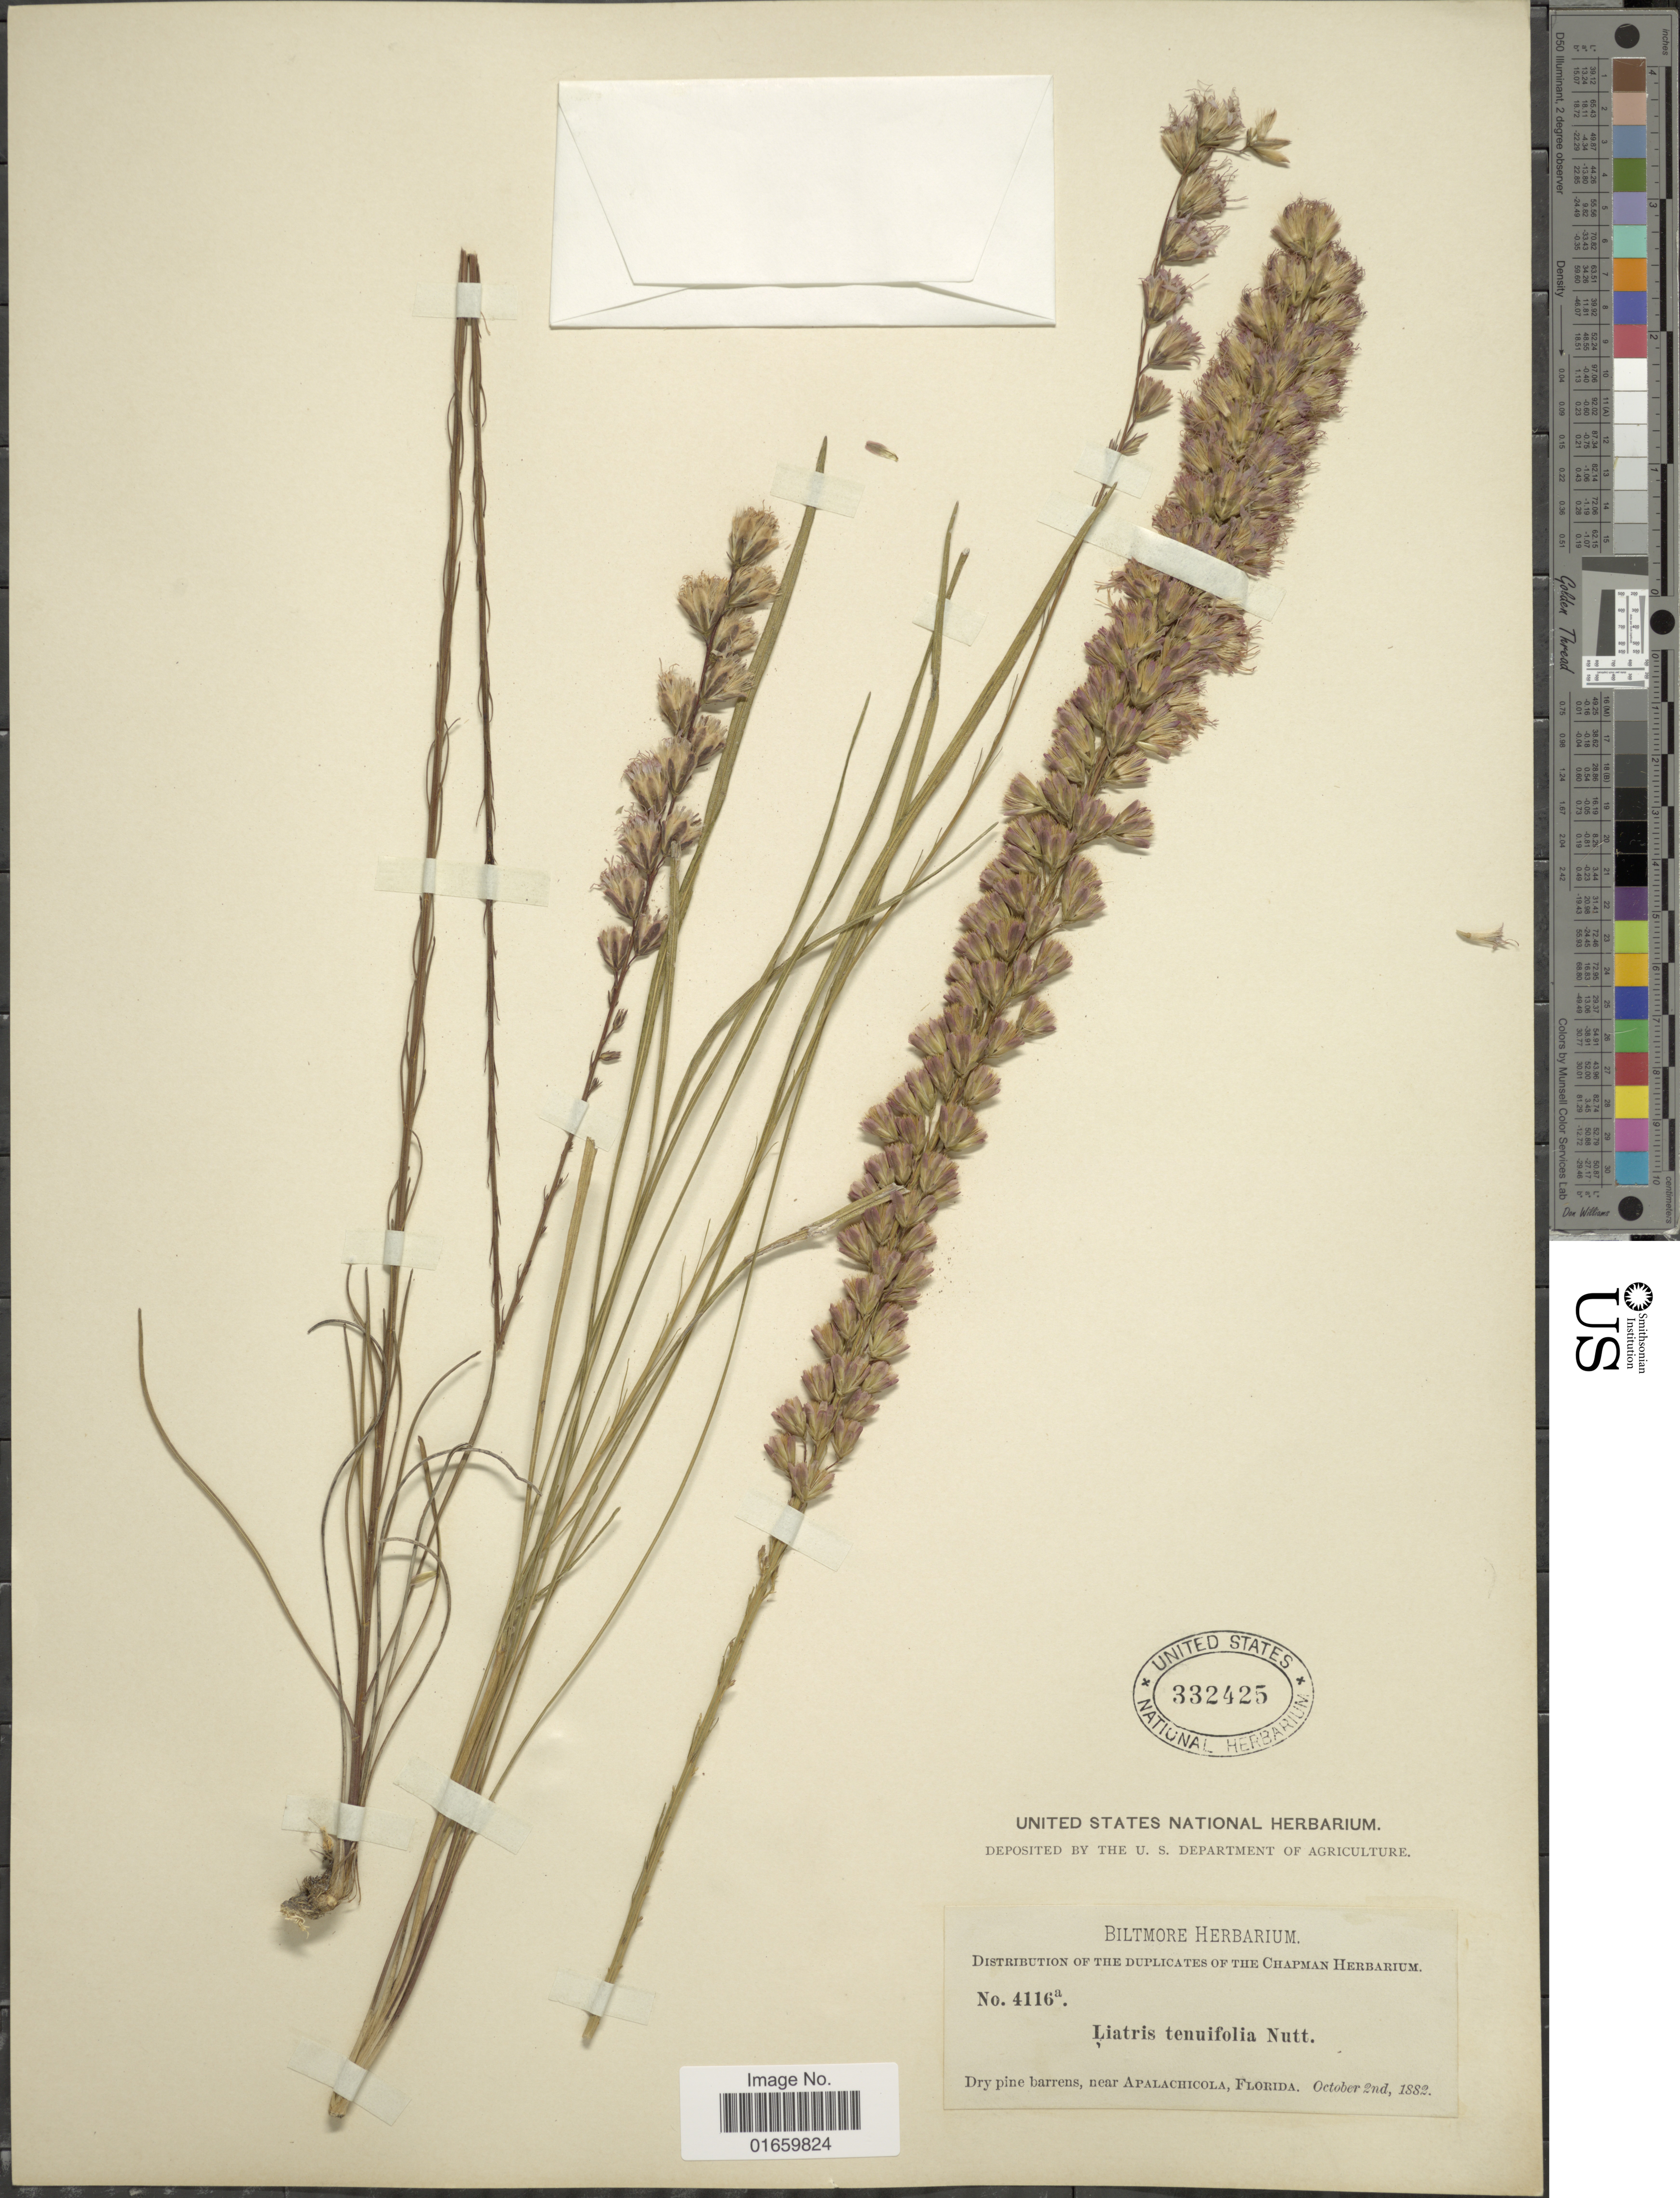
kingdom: Plantae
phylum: Tracheophyta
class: Magnoliopsida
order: Asterales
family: Asteraceae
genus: Liatris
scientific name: Liatris tenuifolia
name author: Nutt.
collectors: ex herb. Biltmore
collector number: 4116a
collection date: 1882-10-02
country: United States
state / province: Florida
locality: Near Apalachicola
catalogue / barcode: US 332425